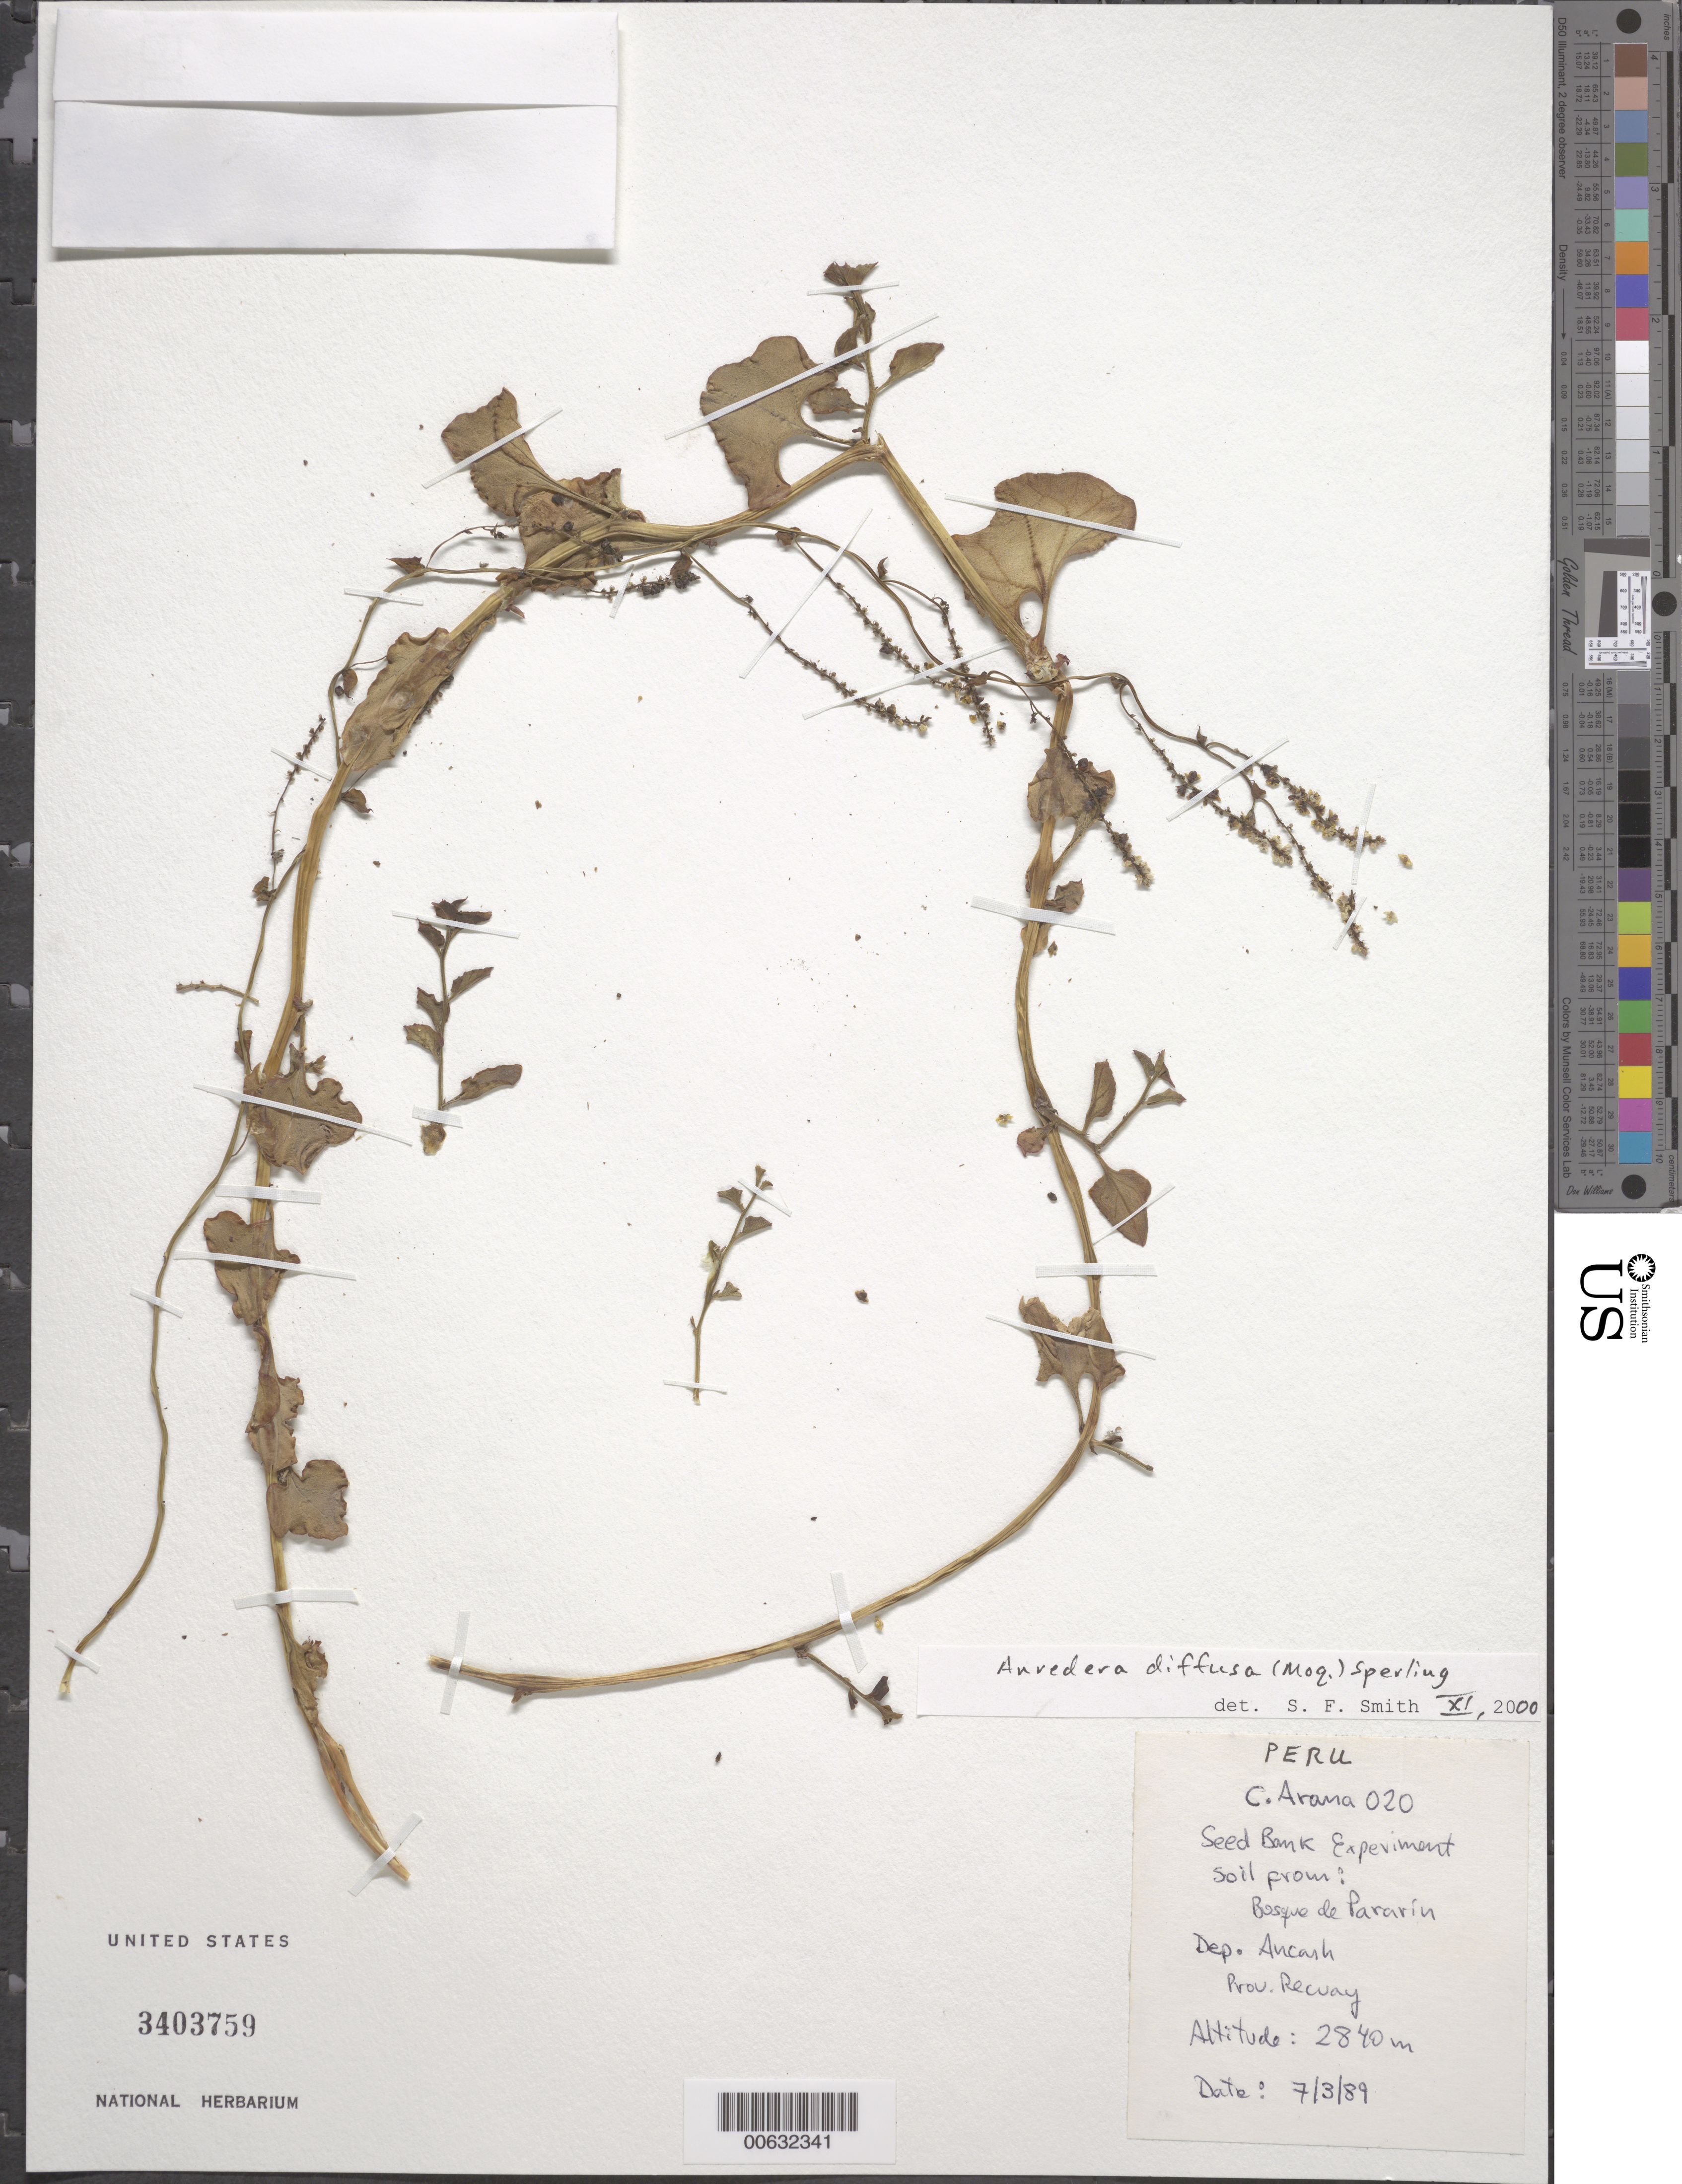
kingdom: Plantae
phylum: Tracheophyta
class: Magnoliopsida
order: Caryophyllales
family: Basellaceae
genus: Anredera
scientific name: Anredera diffusa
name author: (Moq.) Sperling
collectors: C. Arana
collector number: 20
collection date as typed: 07 Mar 1989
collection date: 1989-03-07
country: Peru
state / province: Ancash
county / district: Recuay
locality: Bosque de Pararín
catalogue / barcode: US 3403759